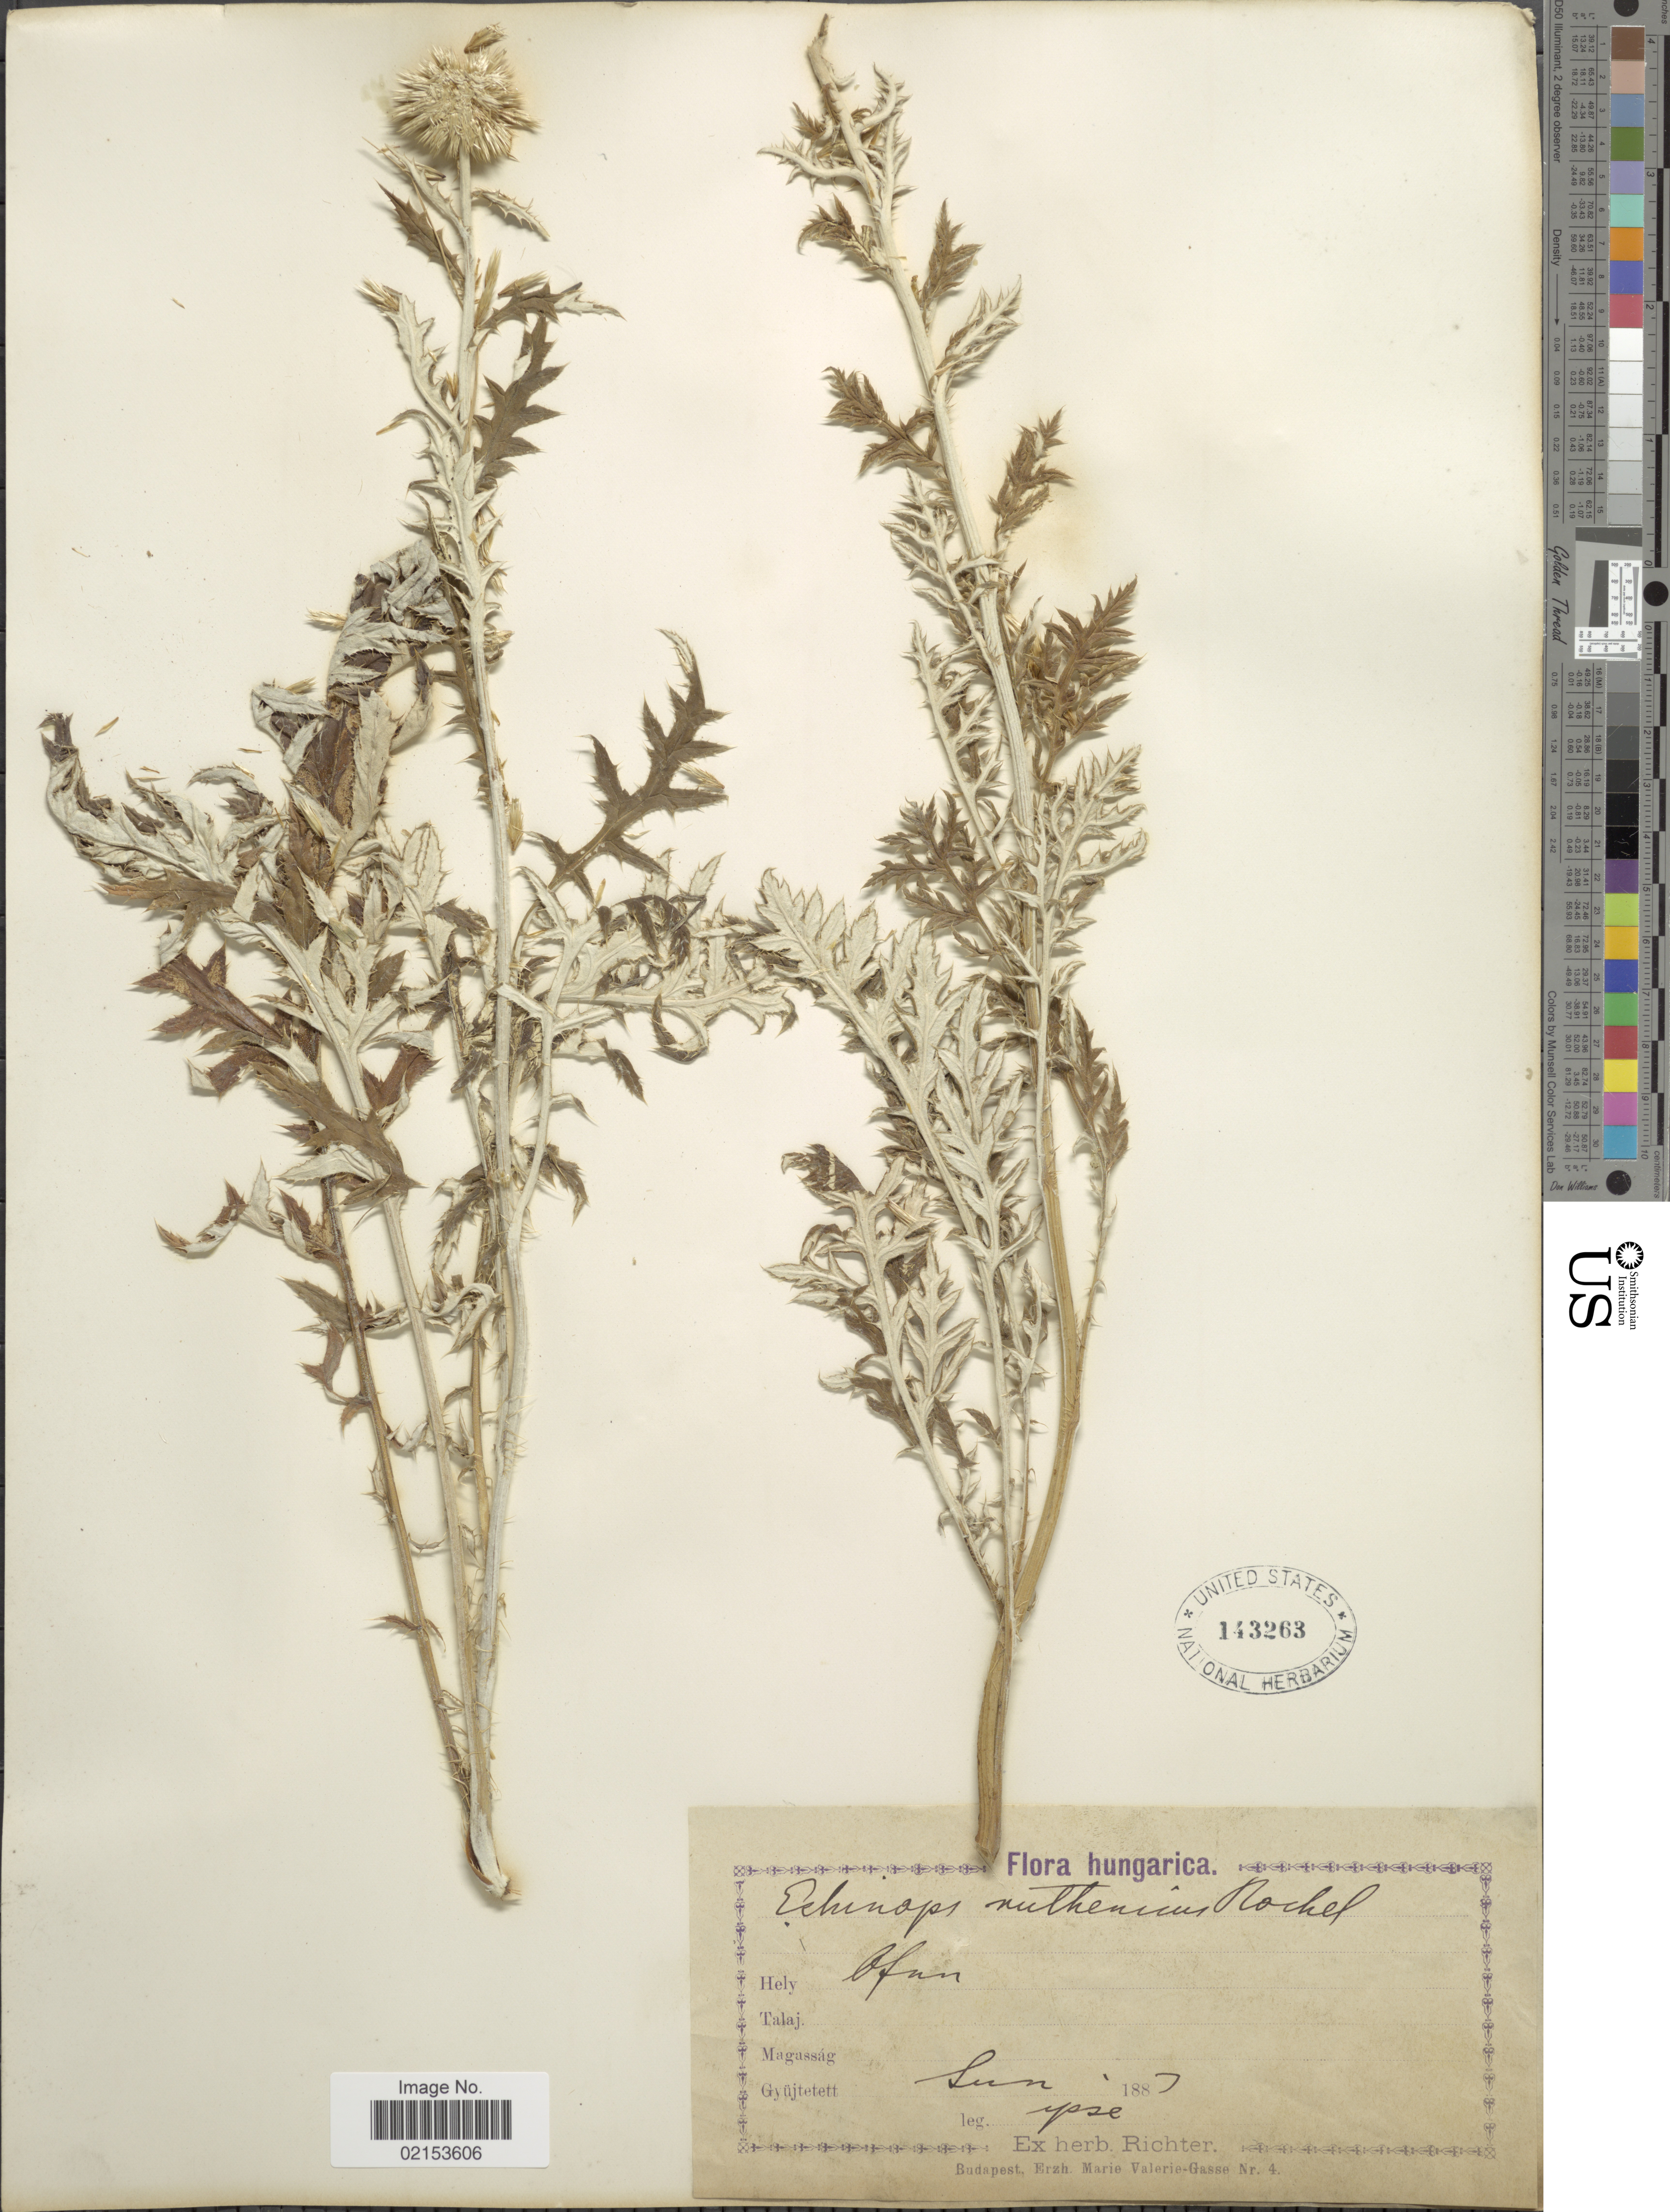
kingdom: Plantae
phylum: Tracheophyta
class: Magnoliopsida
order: Asterales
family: Asteraceae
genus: Echinops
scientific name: Echinops ritro subsp. ruthenicus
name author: (M. Bieb.) Nyman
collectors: -- Richter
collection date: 1887-06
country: Hungary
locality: Ofan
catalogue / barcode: US 143263